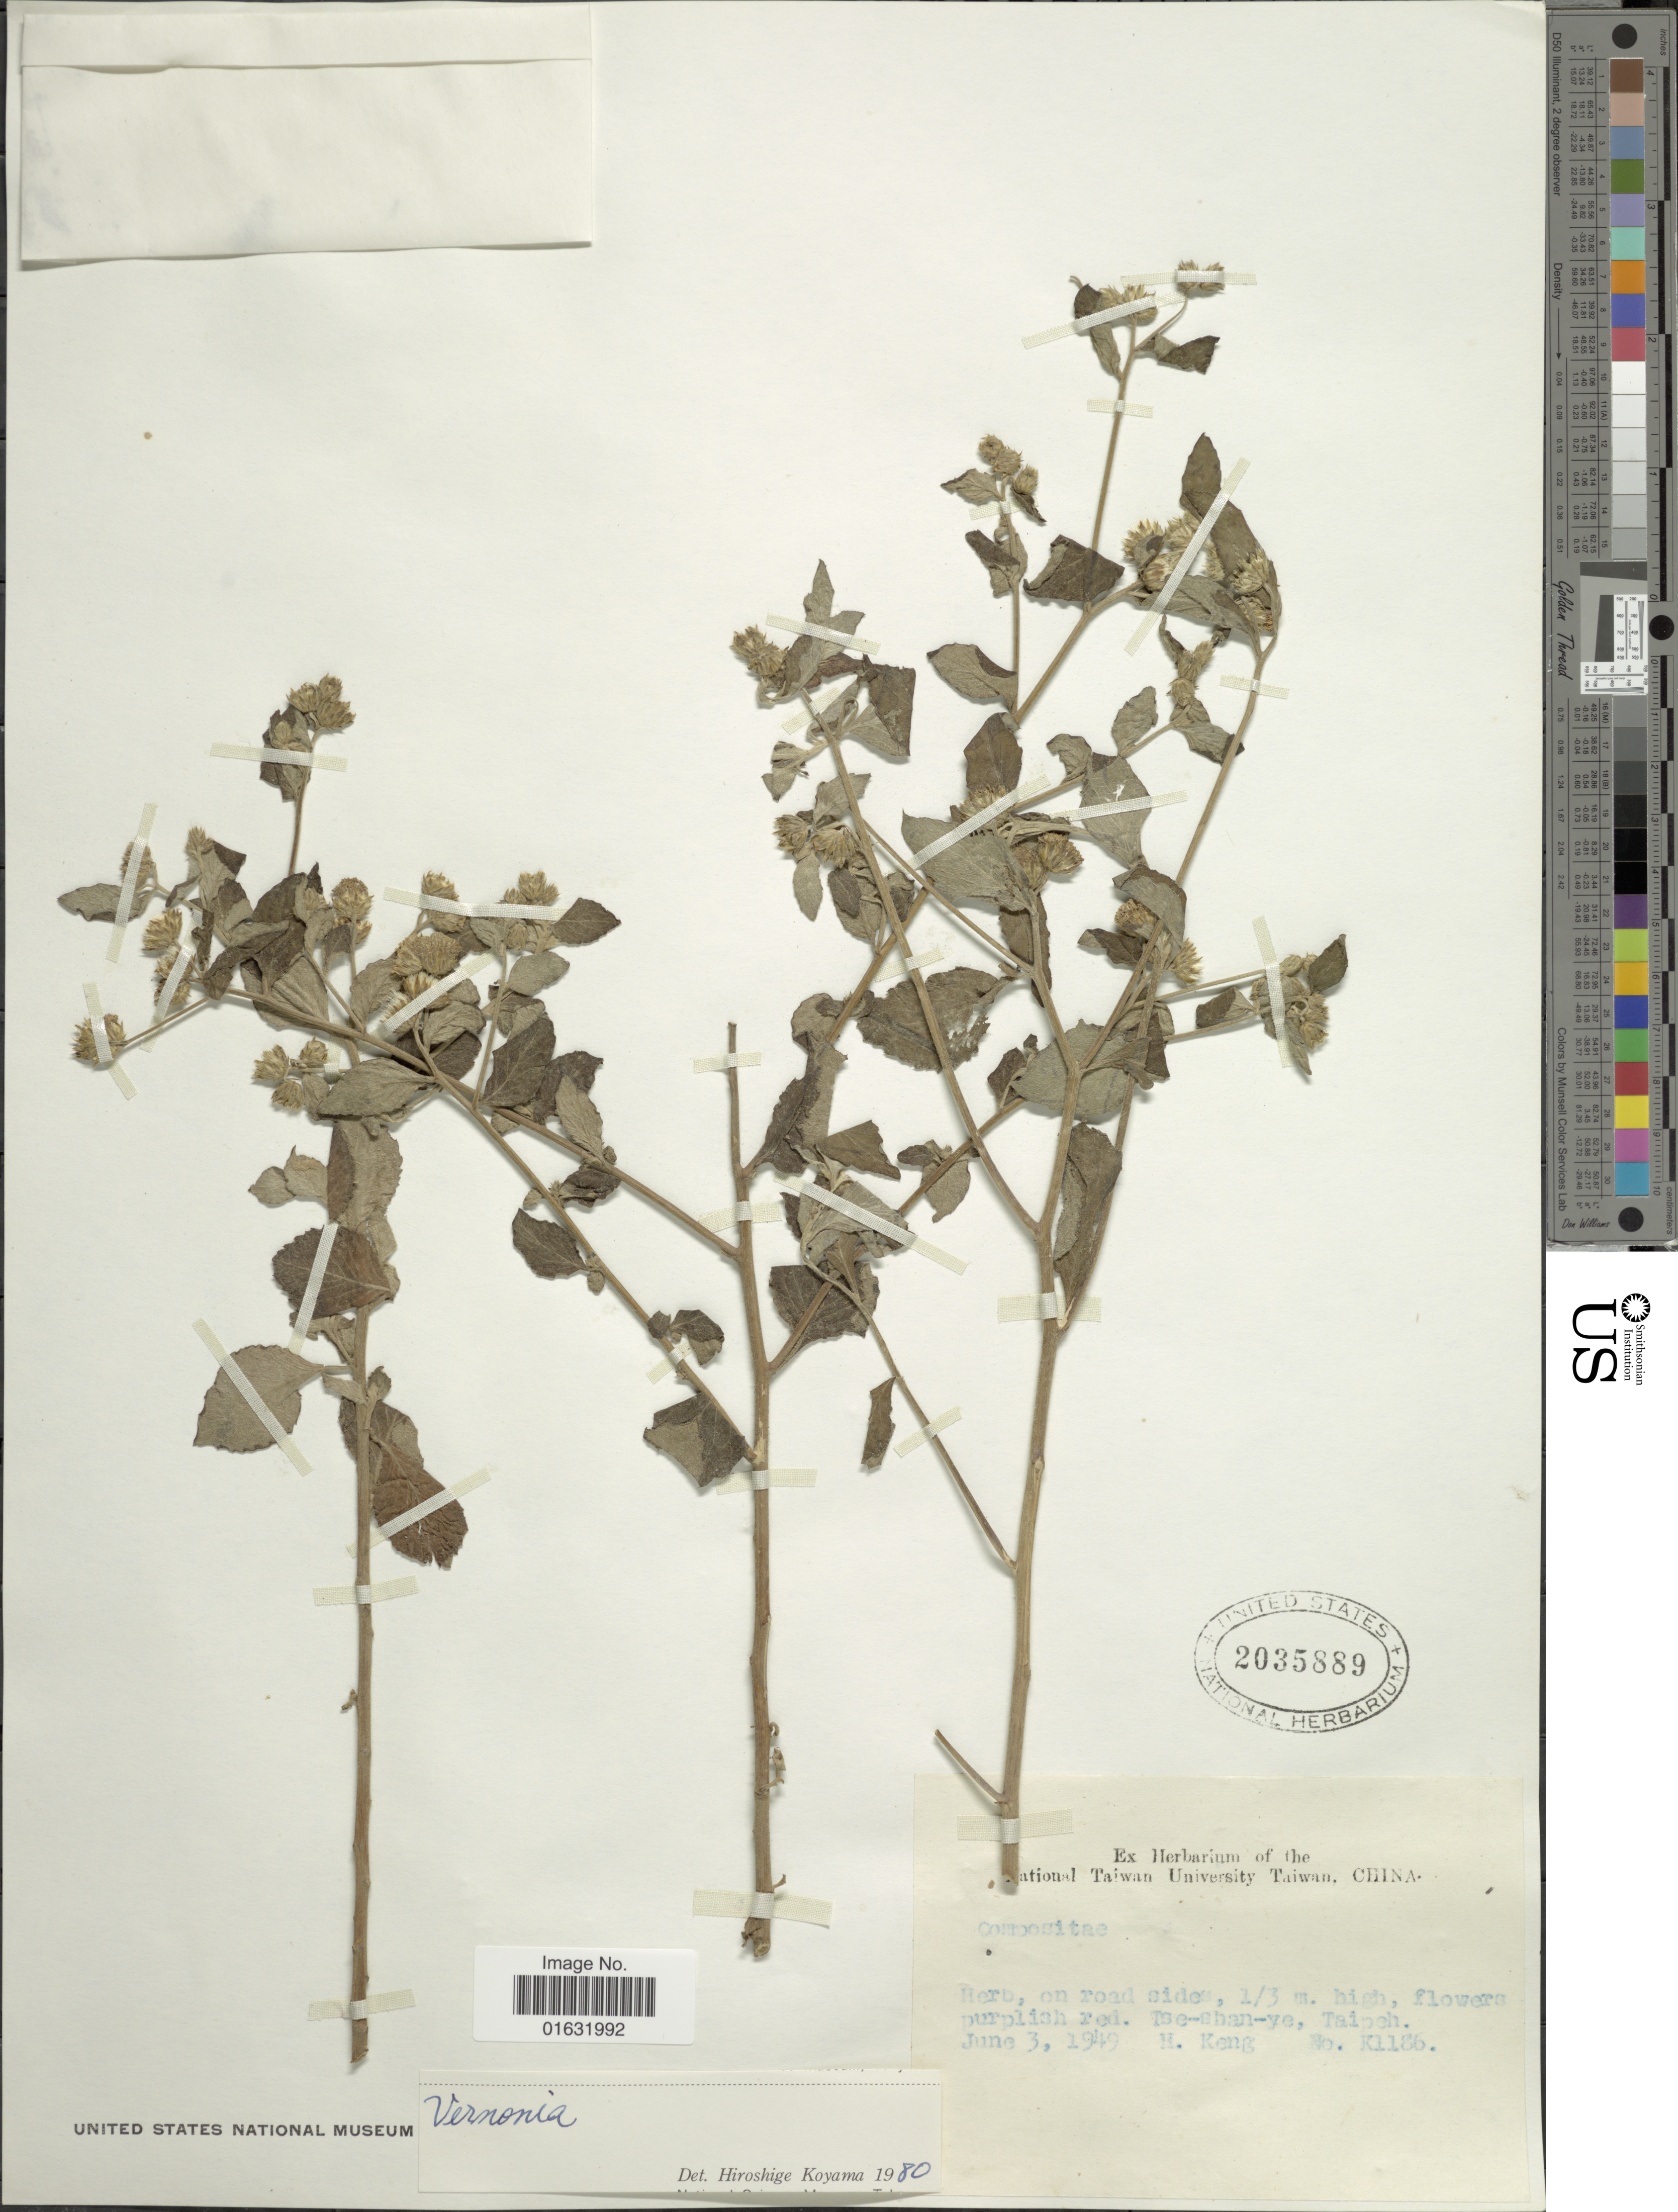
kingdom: Plantae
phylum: Tracheophyta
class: Magnoliopsida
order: Asterales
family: Asteraceae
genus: Cyanthillium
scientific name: Cyanthillium patulum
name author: (Aiton) H. Rob.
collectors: H. Keng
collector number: K1186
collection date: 1949-06-03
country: Taiwan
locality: Taiwan, Tse-shan-ye, Taipeh.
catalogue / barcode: US 2035889